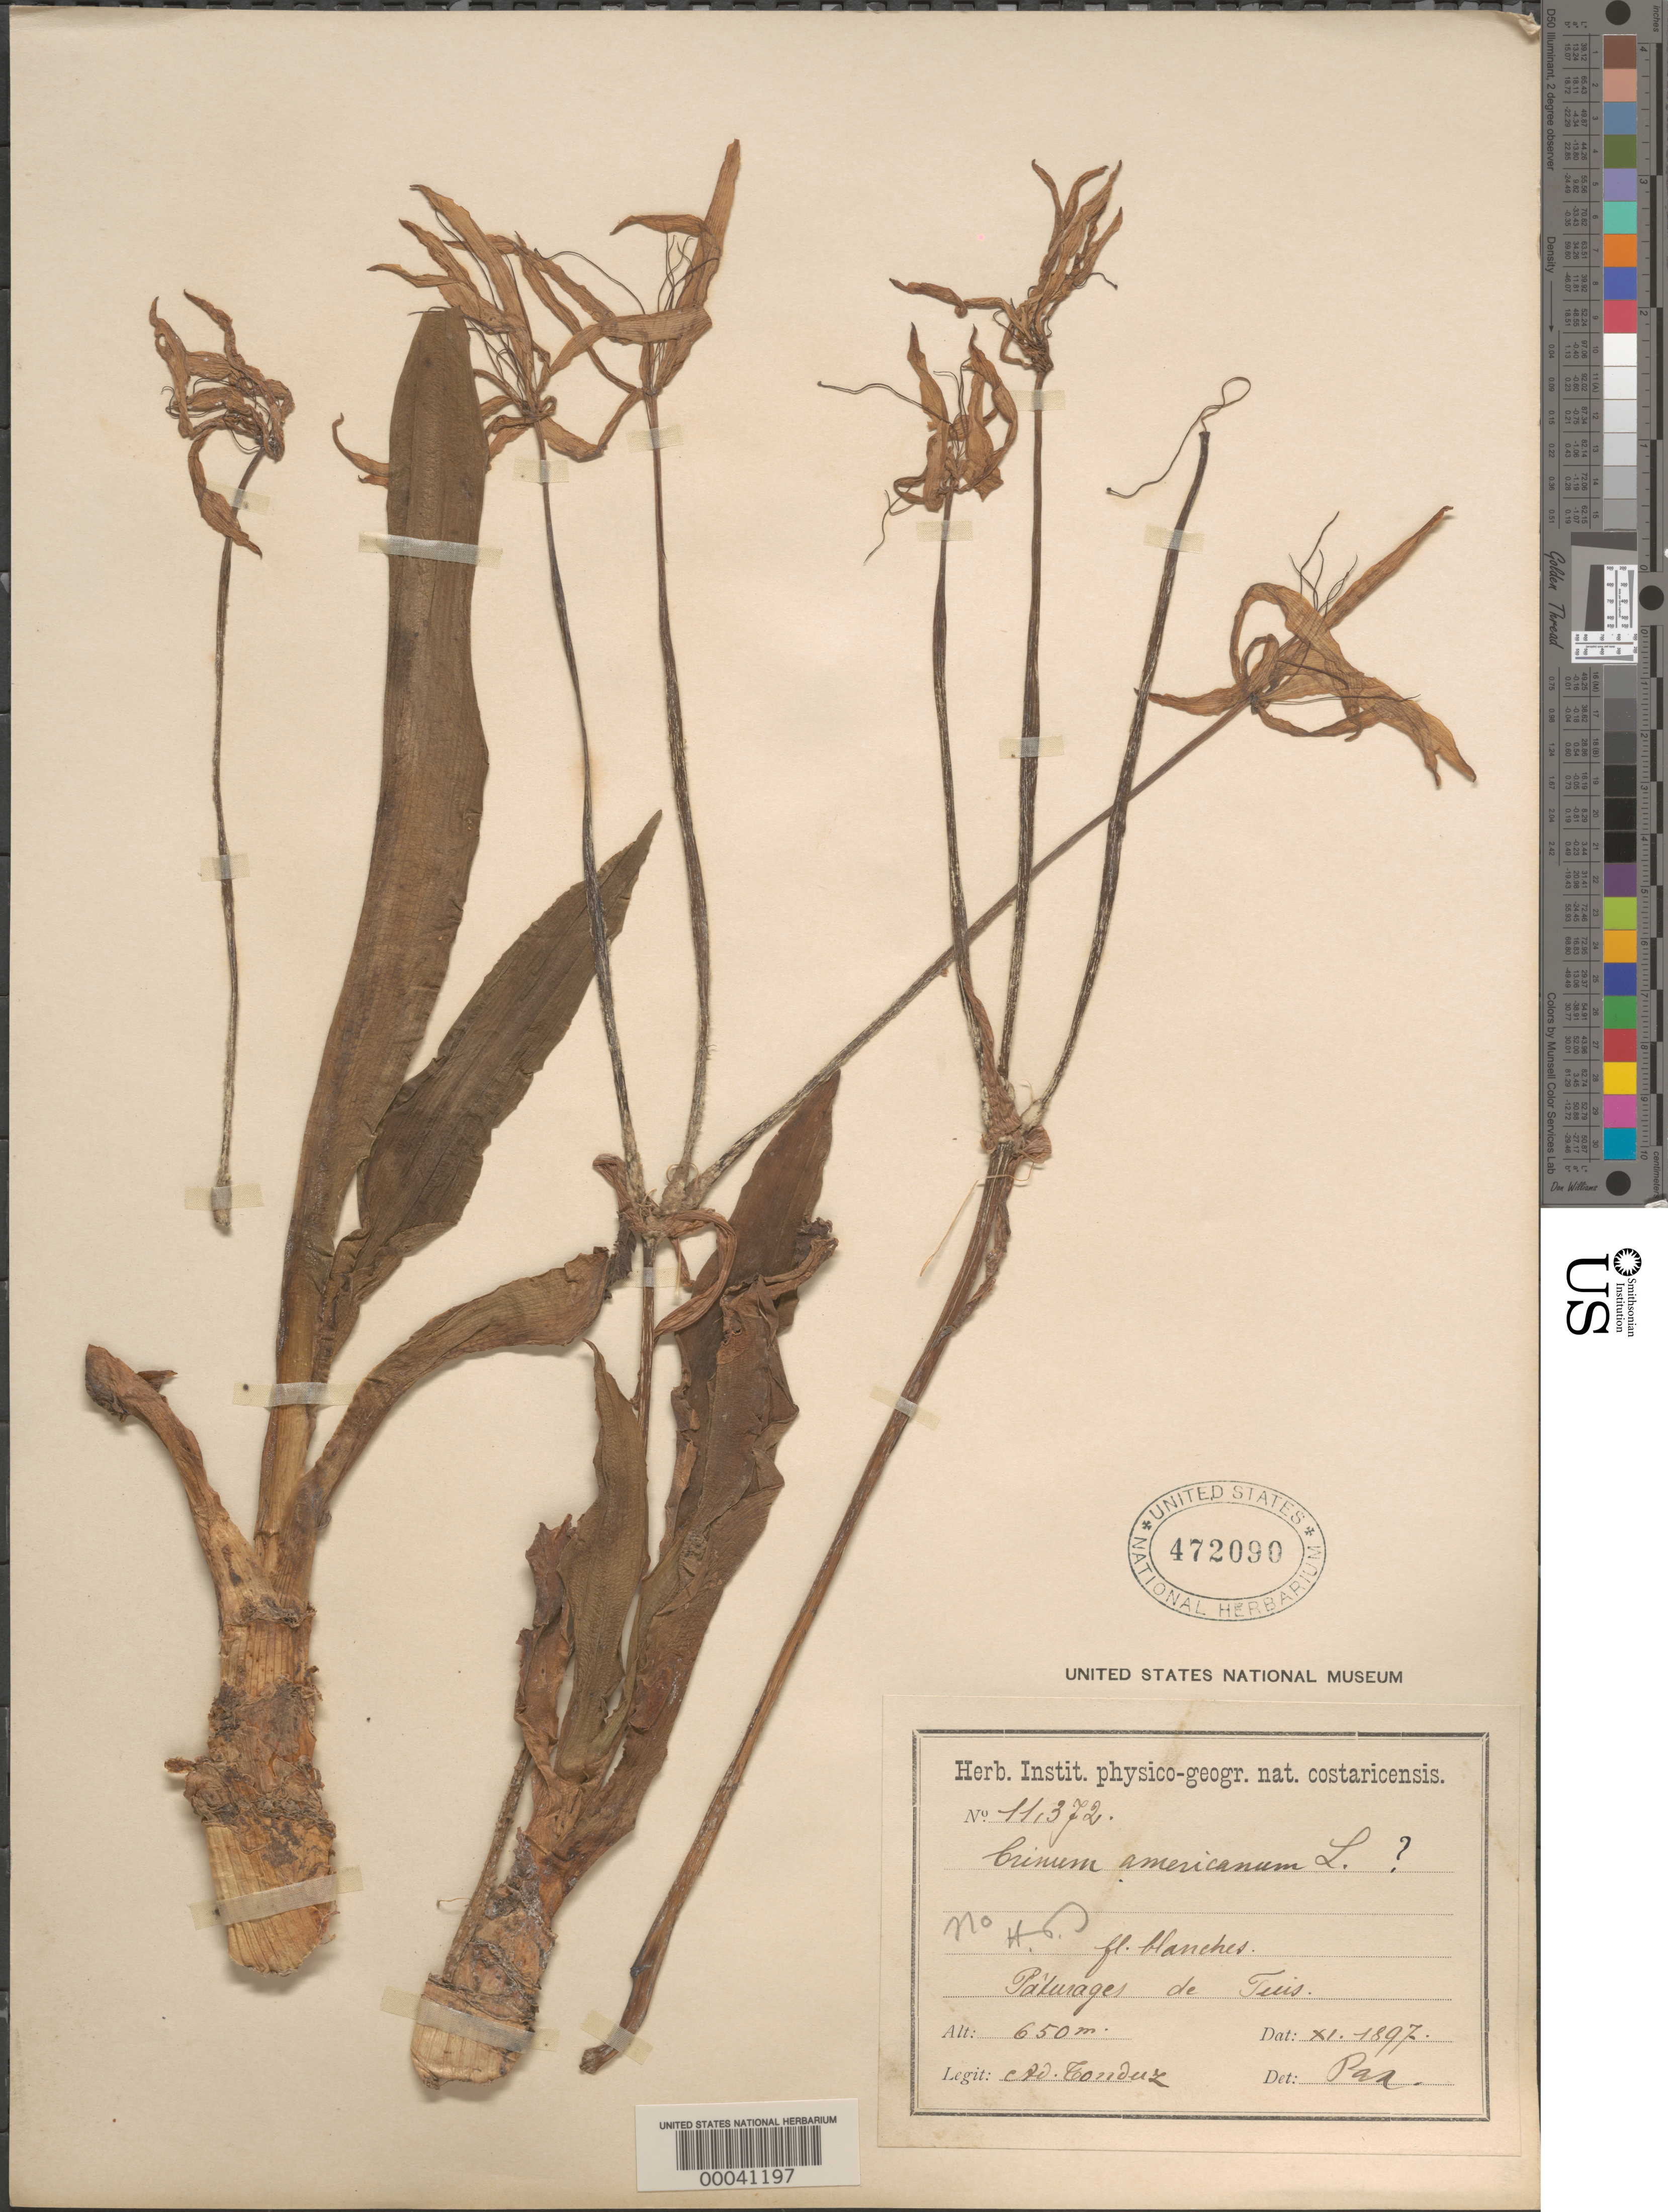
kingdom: Plantae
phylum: Tracheophyta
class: Liliopsida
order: Asparagales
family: Amaryllidaceae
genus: Crinum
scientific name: Crinum erubescens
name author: Aiton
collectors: A. Tonduz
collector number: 11372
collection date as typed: Nov 1897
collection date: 1897-11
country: Costa Rica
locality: Paturages de Tuis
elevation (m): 650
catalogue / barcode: US 472090